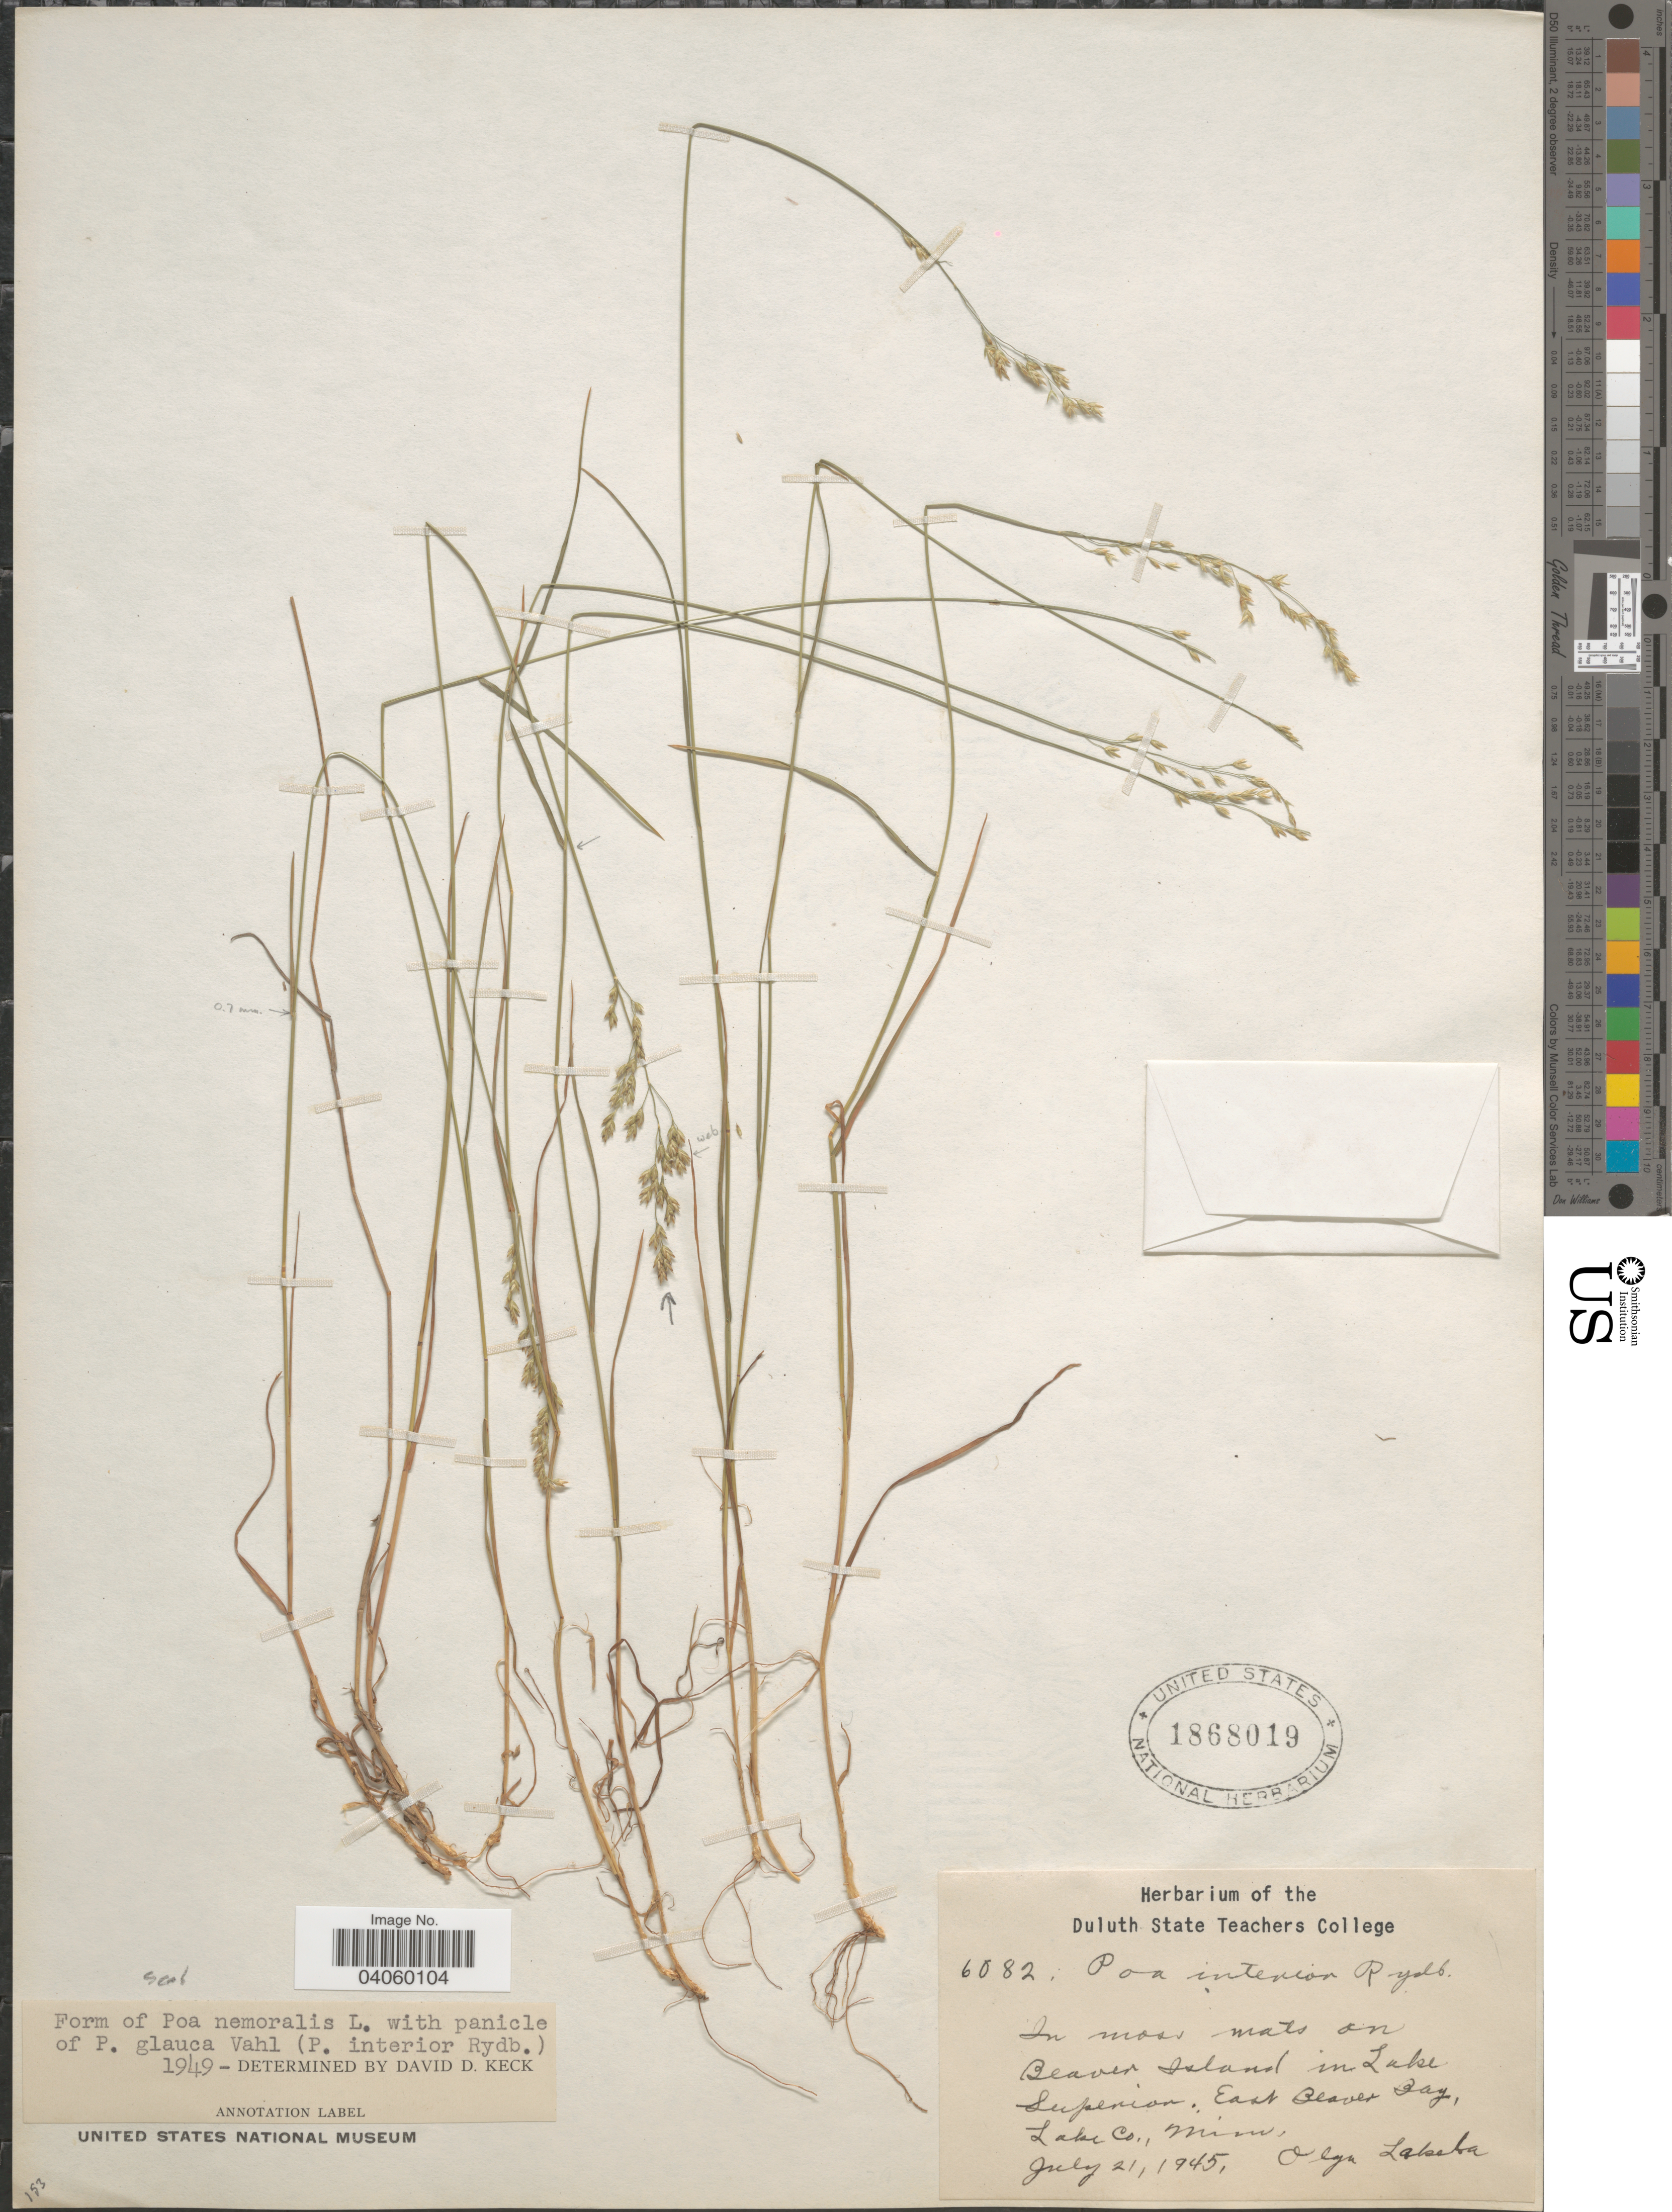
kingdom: Plantae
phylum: Tracheophyta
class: Liliopsida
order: Poales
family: Poaceae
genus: Poa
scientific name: Poa nemoralis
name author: L.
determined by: Soreng, Robert J., Research Associate (BOT), Smithsonian Institution - National Museum of Natural History (UNITED STATES)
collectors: O. K. Lakela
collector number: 6082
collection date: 1945-07-21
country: United States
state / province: Minnesota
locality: On Beaver Island in Lake Superior, East Beaver Bay, Lake Co.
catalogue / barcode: US 1868019